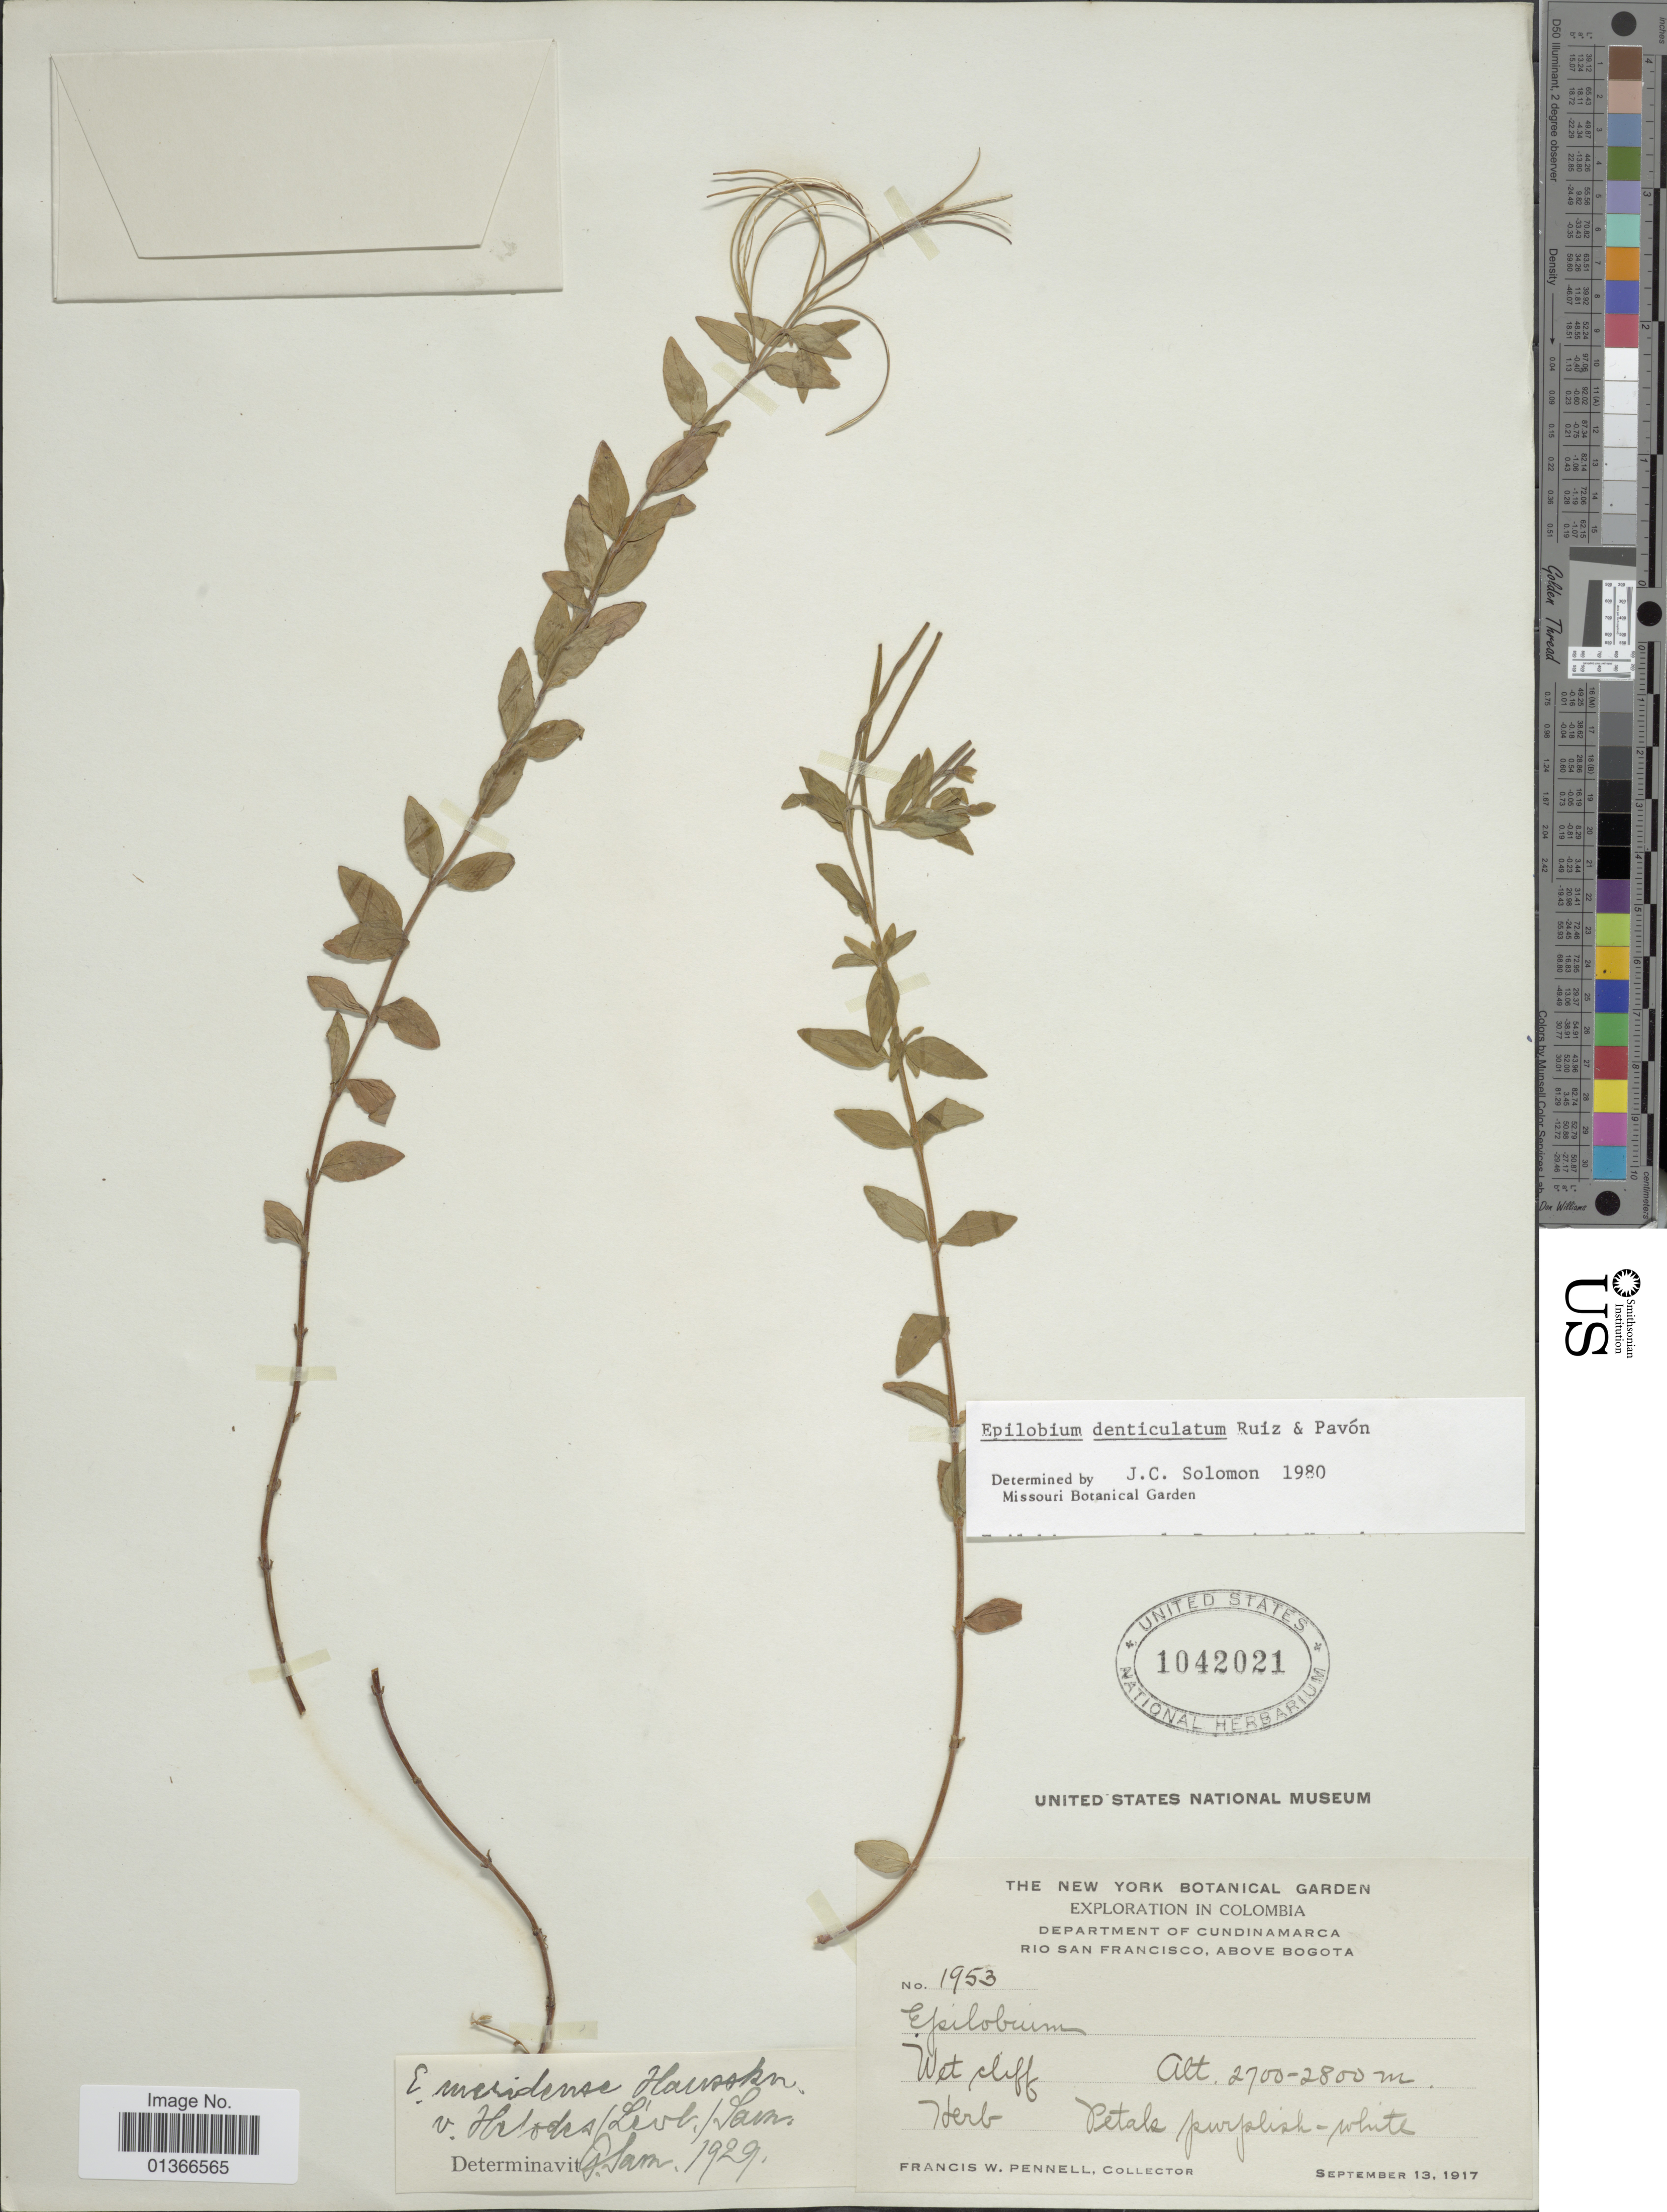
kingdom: Plantae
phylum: Tracheophyta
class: Magnoliopsida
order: Myrtales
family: Onagraceae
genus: Epilobium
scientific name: Epilobium denticulatum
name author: Ruiz & Pav.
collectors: F. W. Pennell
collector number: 1953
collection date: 1917-09-13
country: Colombia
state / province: Cundinamarca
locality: Rio San Francisco, above Bogota.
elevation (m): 2700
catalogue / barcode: US 1042021